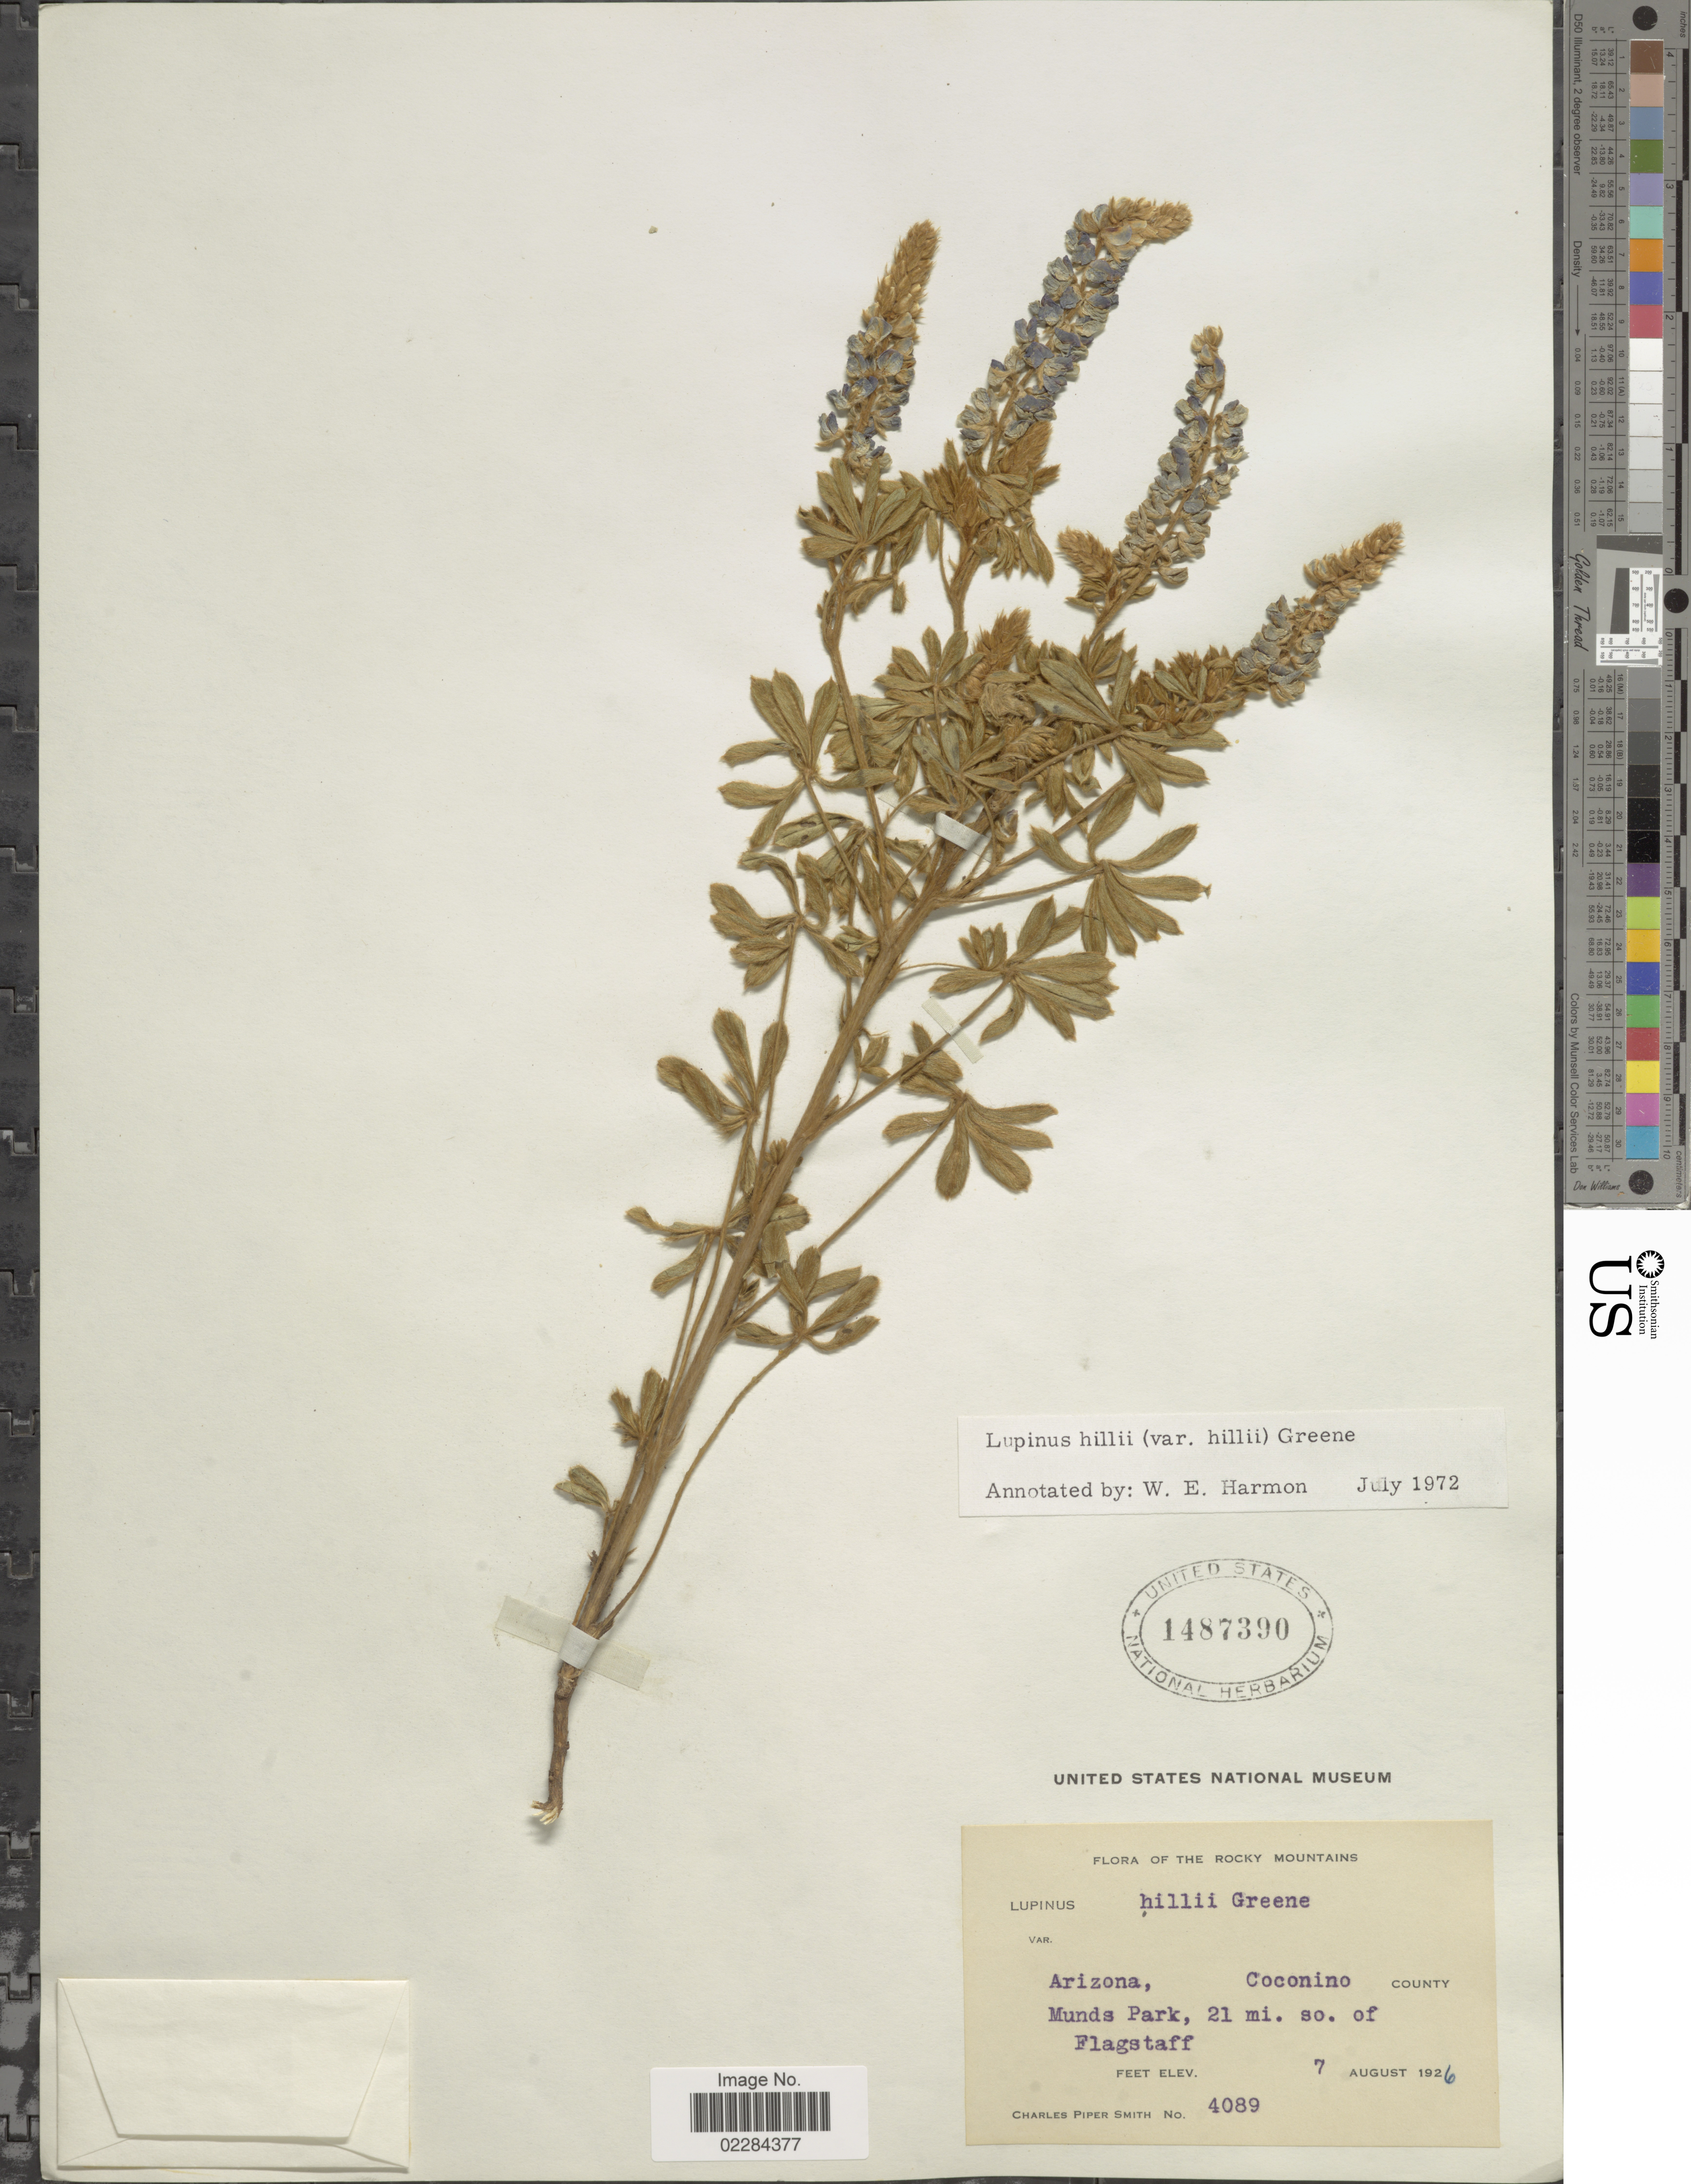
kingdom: Plantae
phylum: Tracheophyta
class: Magnoliopsida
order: Fabales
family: Fabaceae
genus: Lupinus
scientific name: Lupinus hillii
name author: Greene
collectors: C. P. Smith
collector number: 4089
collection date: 1926-08-07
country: United States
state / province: Arizona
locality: The Rocky Mountains. Coconino County. Munds Park, 21 mi. so. of Flagstaff.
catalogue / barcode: US 1487390